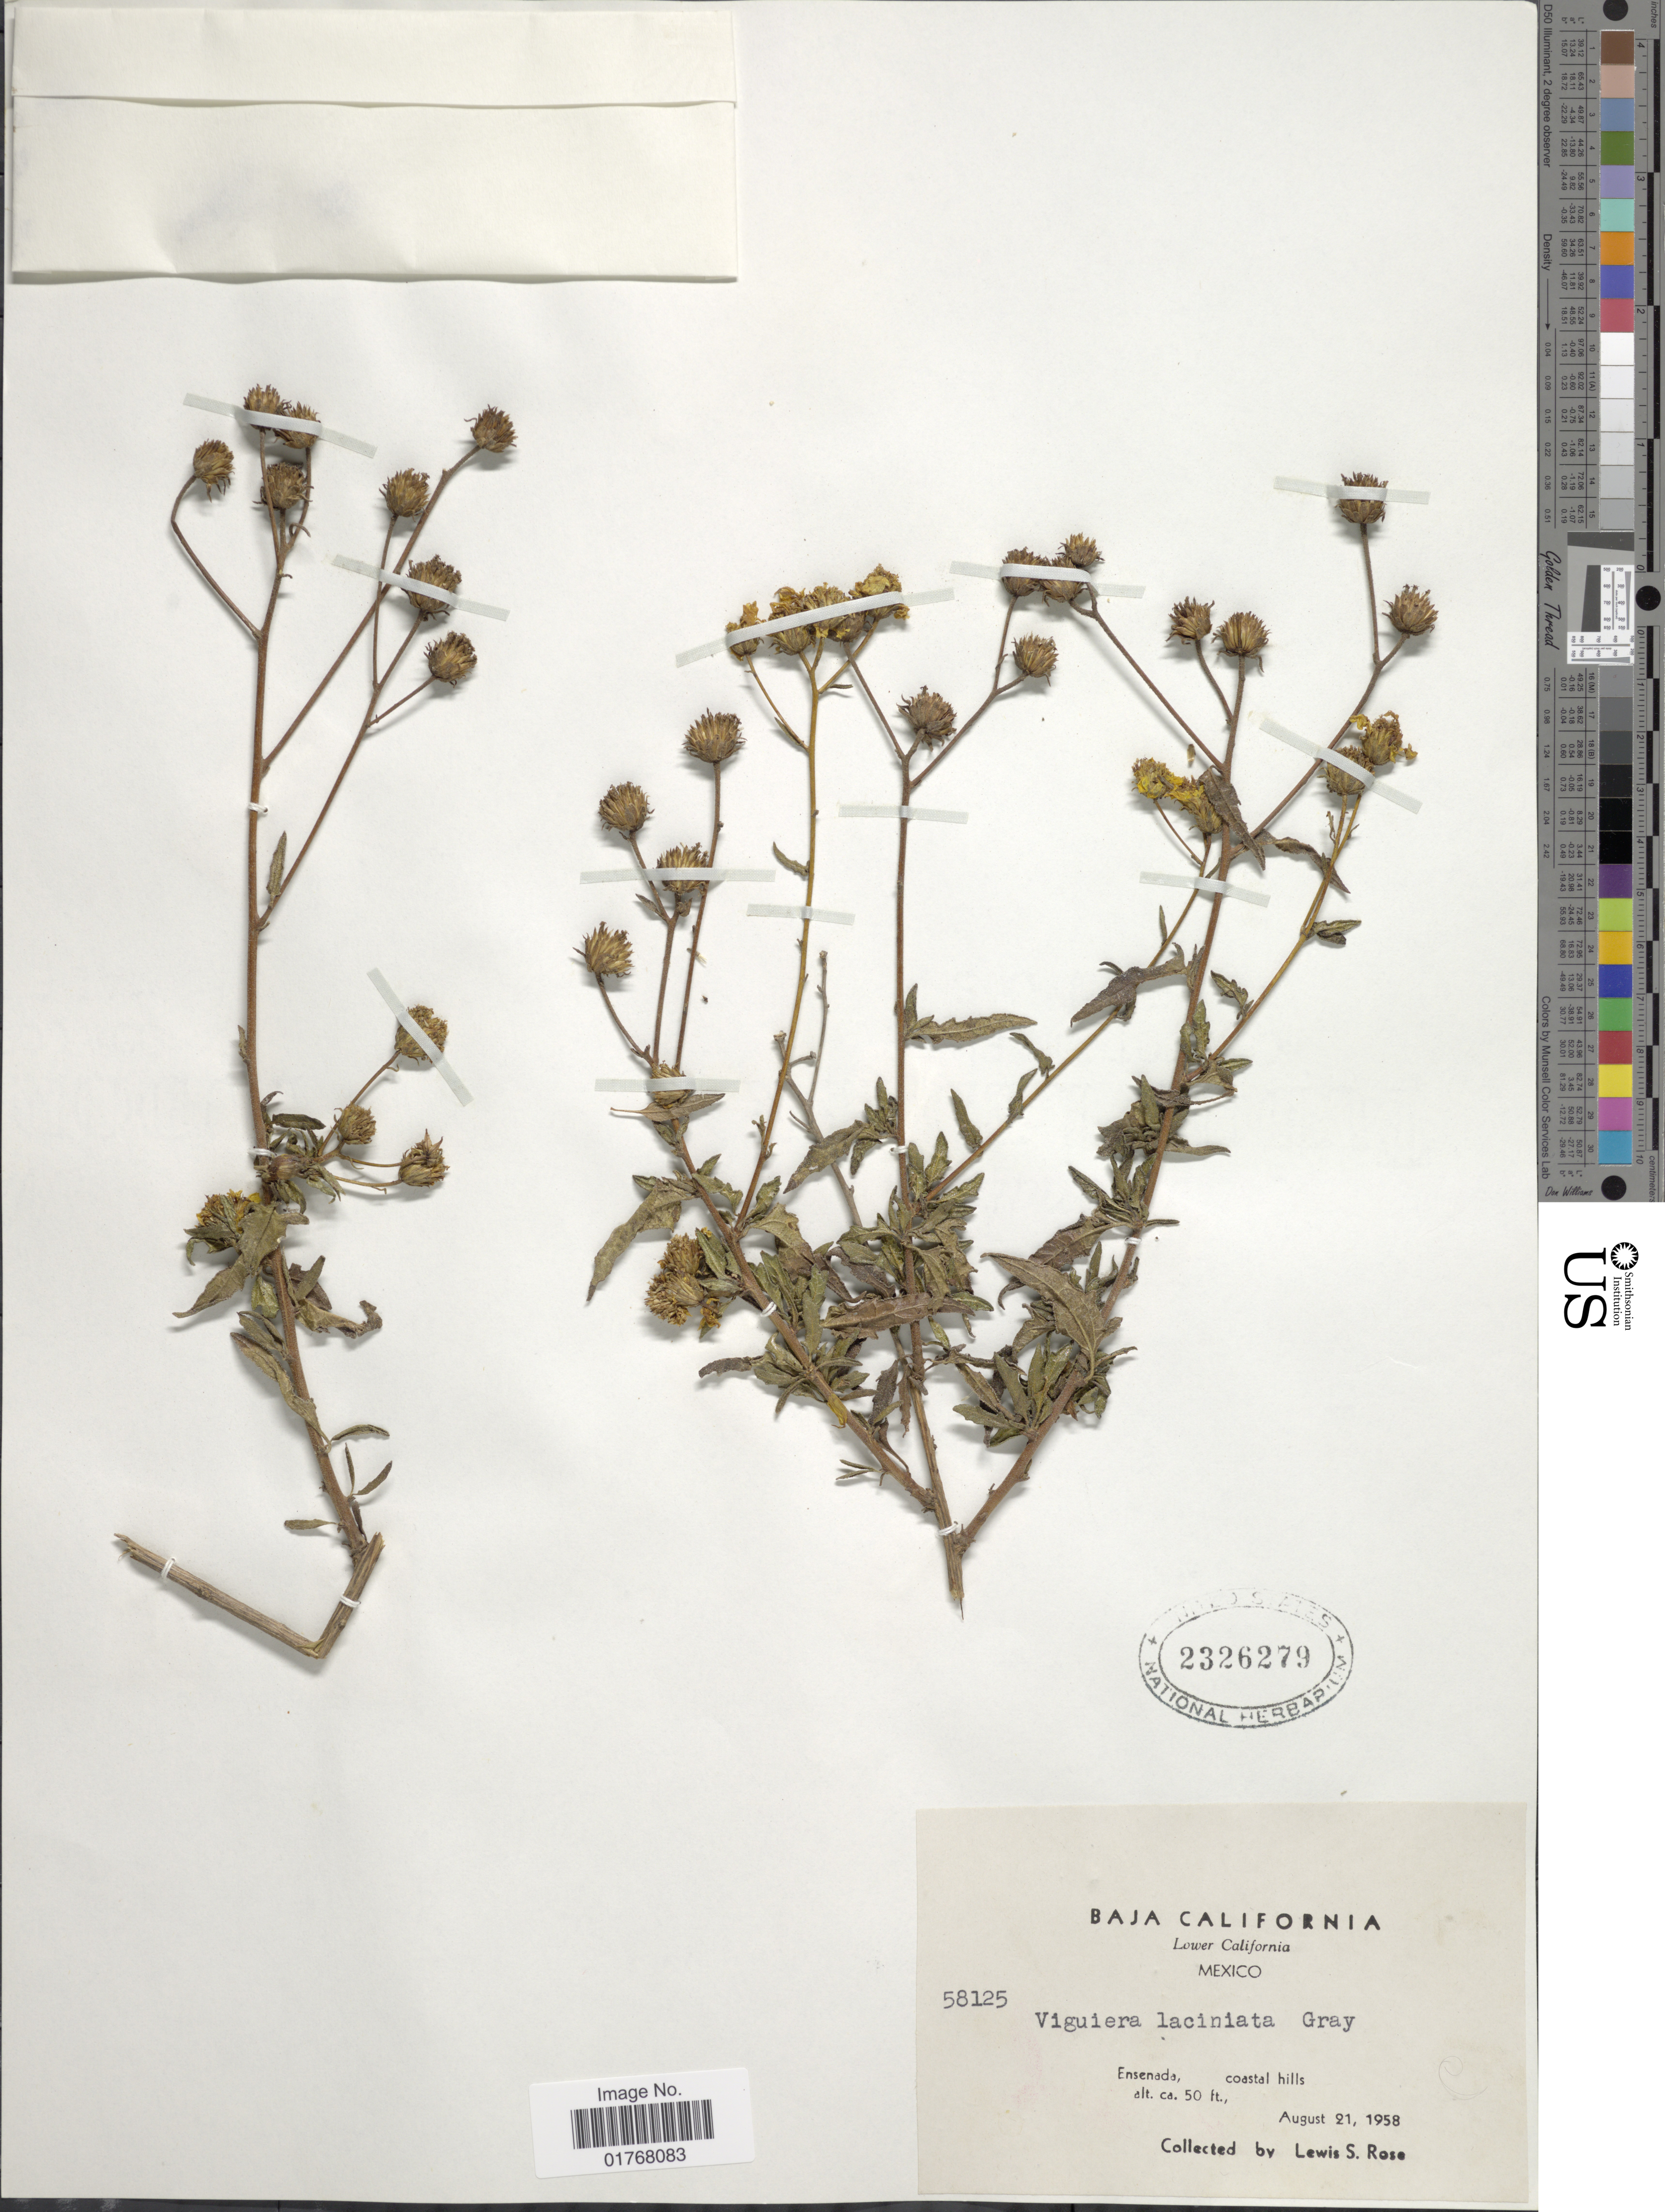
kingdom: Plantae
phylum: Tracheophyta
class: Magnoliopsida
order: Asterales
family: Asteraceae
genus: Viguiera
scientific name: Viguiera laciniata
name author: A. Gray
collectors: L. S. Rose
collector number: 58125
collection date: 1958-08-21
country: Mexico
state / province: Baja California Sur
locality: Lower California, Ensenada, coastal hills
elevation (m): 15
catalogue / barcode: US 2326279